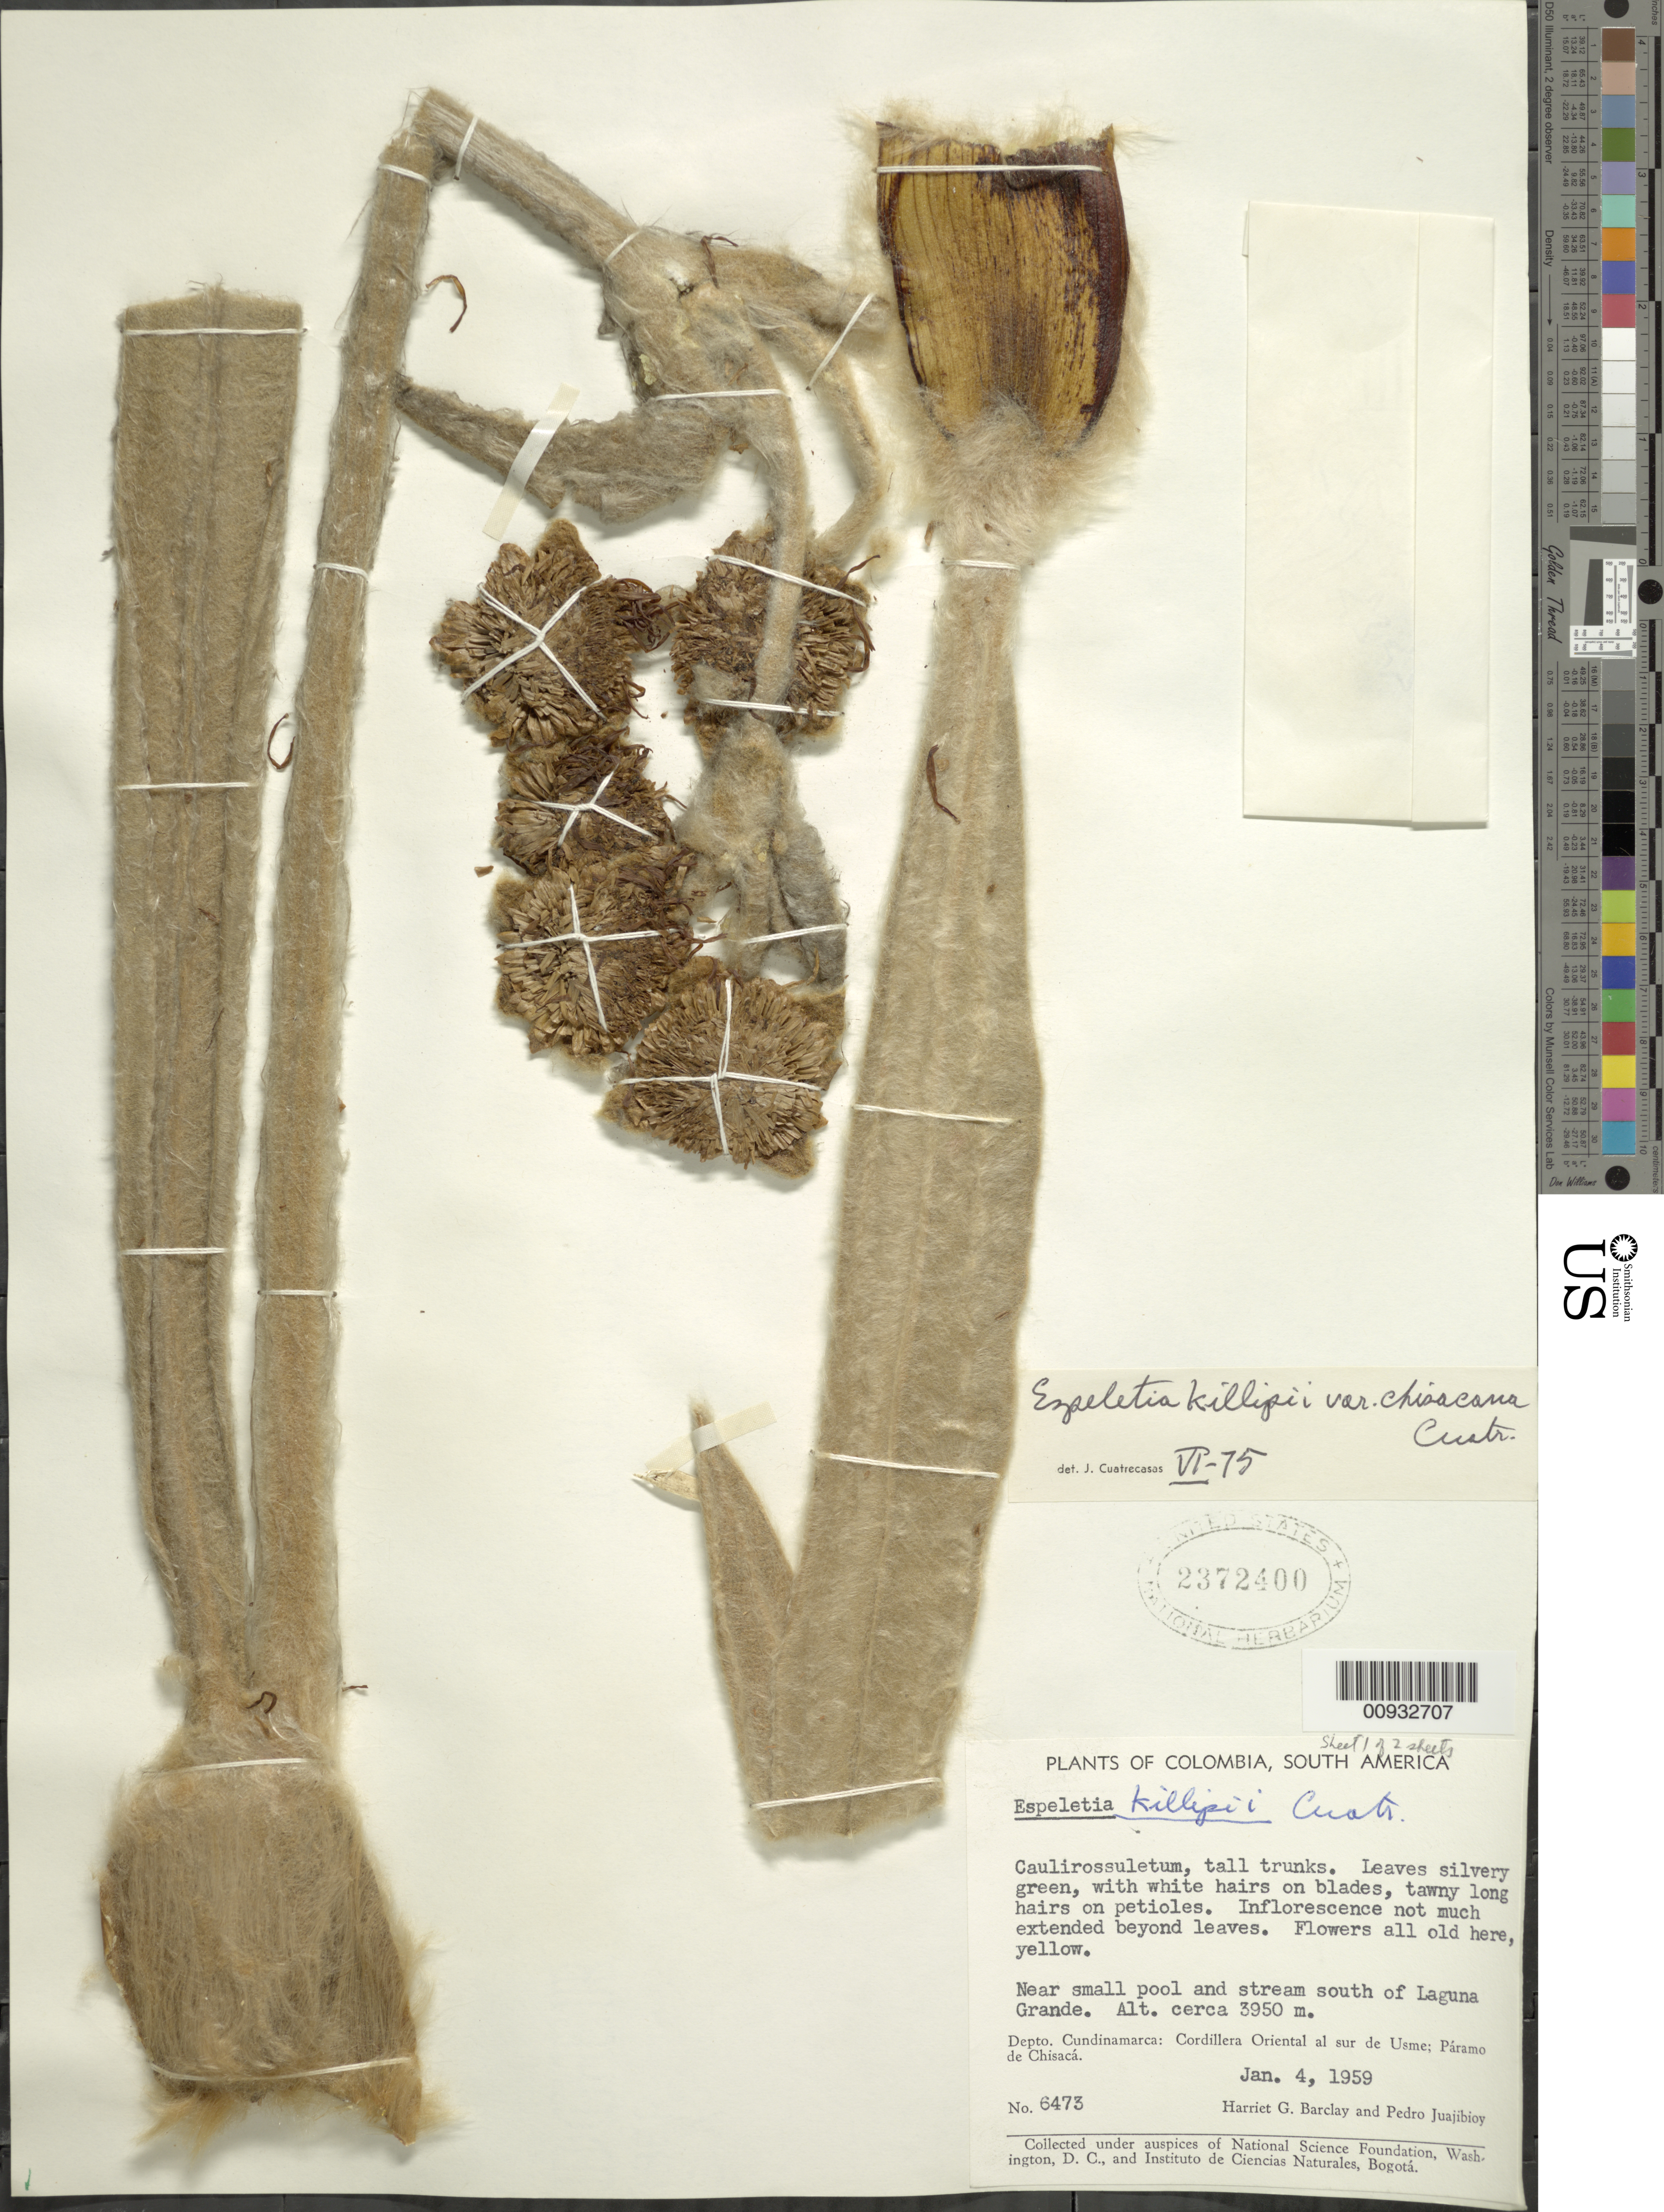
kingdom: Plantae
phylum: Tracheophyta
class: Magnoliopsida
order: Asterales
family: Asteraceae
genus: Espeletia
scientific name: Espeletia killipii var. chisacana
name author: Cuatrec.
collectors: H. G. Barclay & P. Juajibioy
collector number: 6473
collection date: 1959-01-04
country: Colombia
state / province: Cundinamarca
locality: Cordillera Oriental al sur de Usme; Paramo de Chisaca. Near small pool and stream south of Laguna Grande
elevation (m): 3950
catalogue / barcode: US 2372400